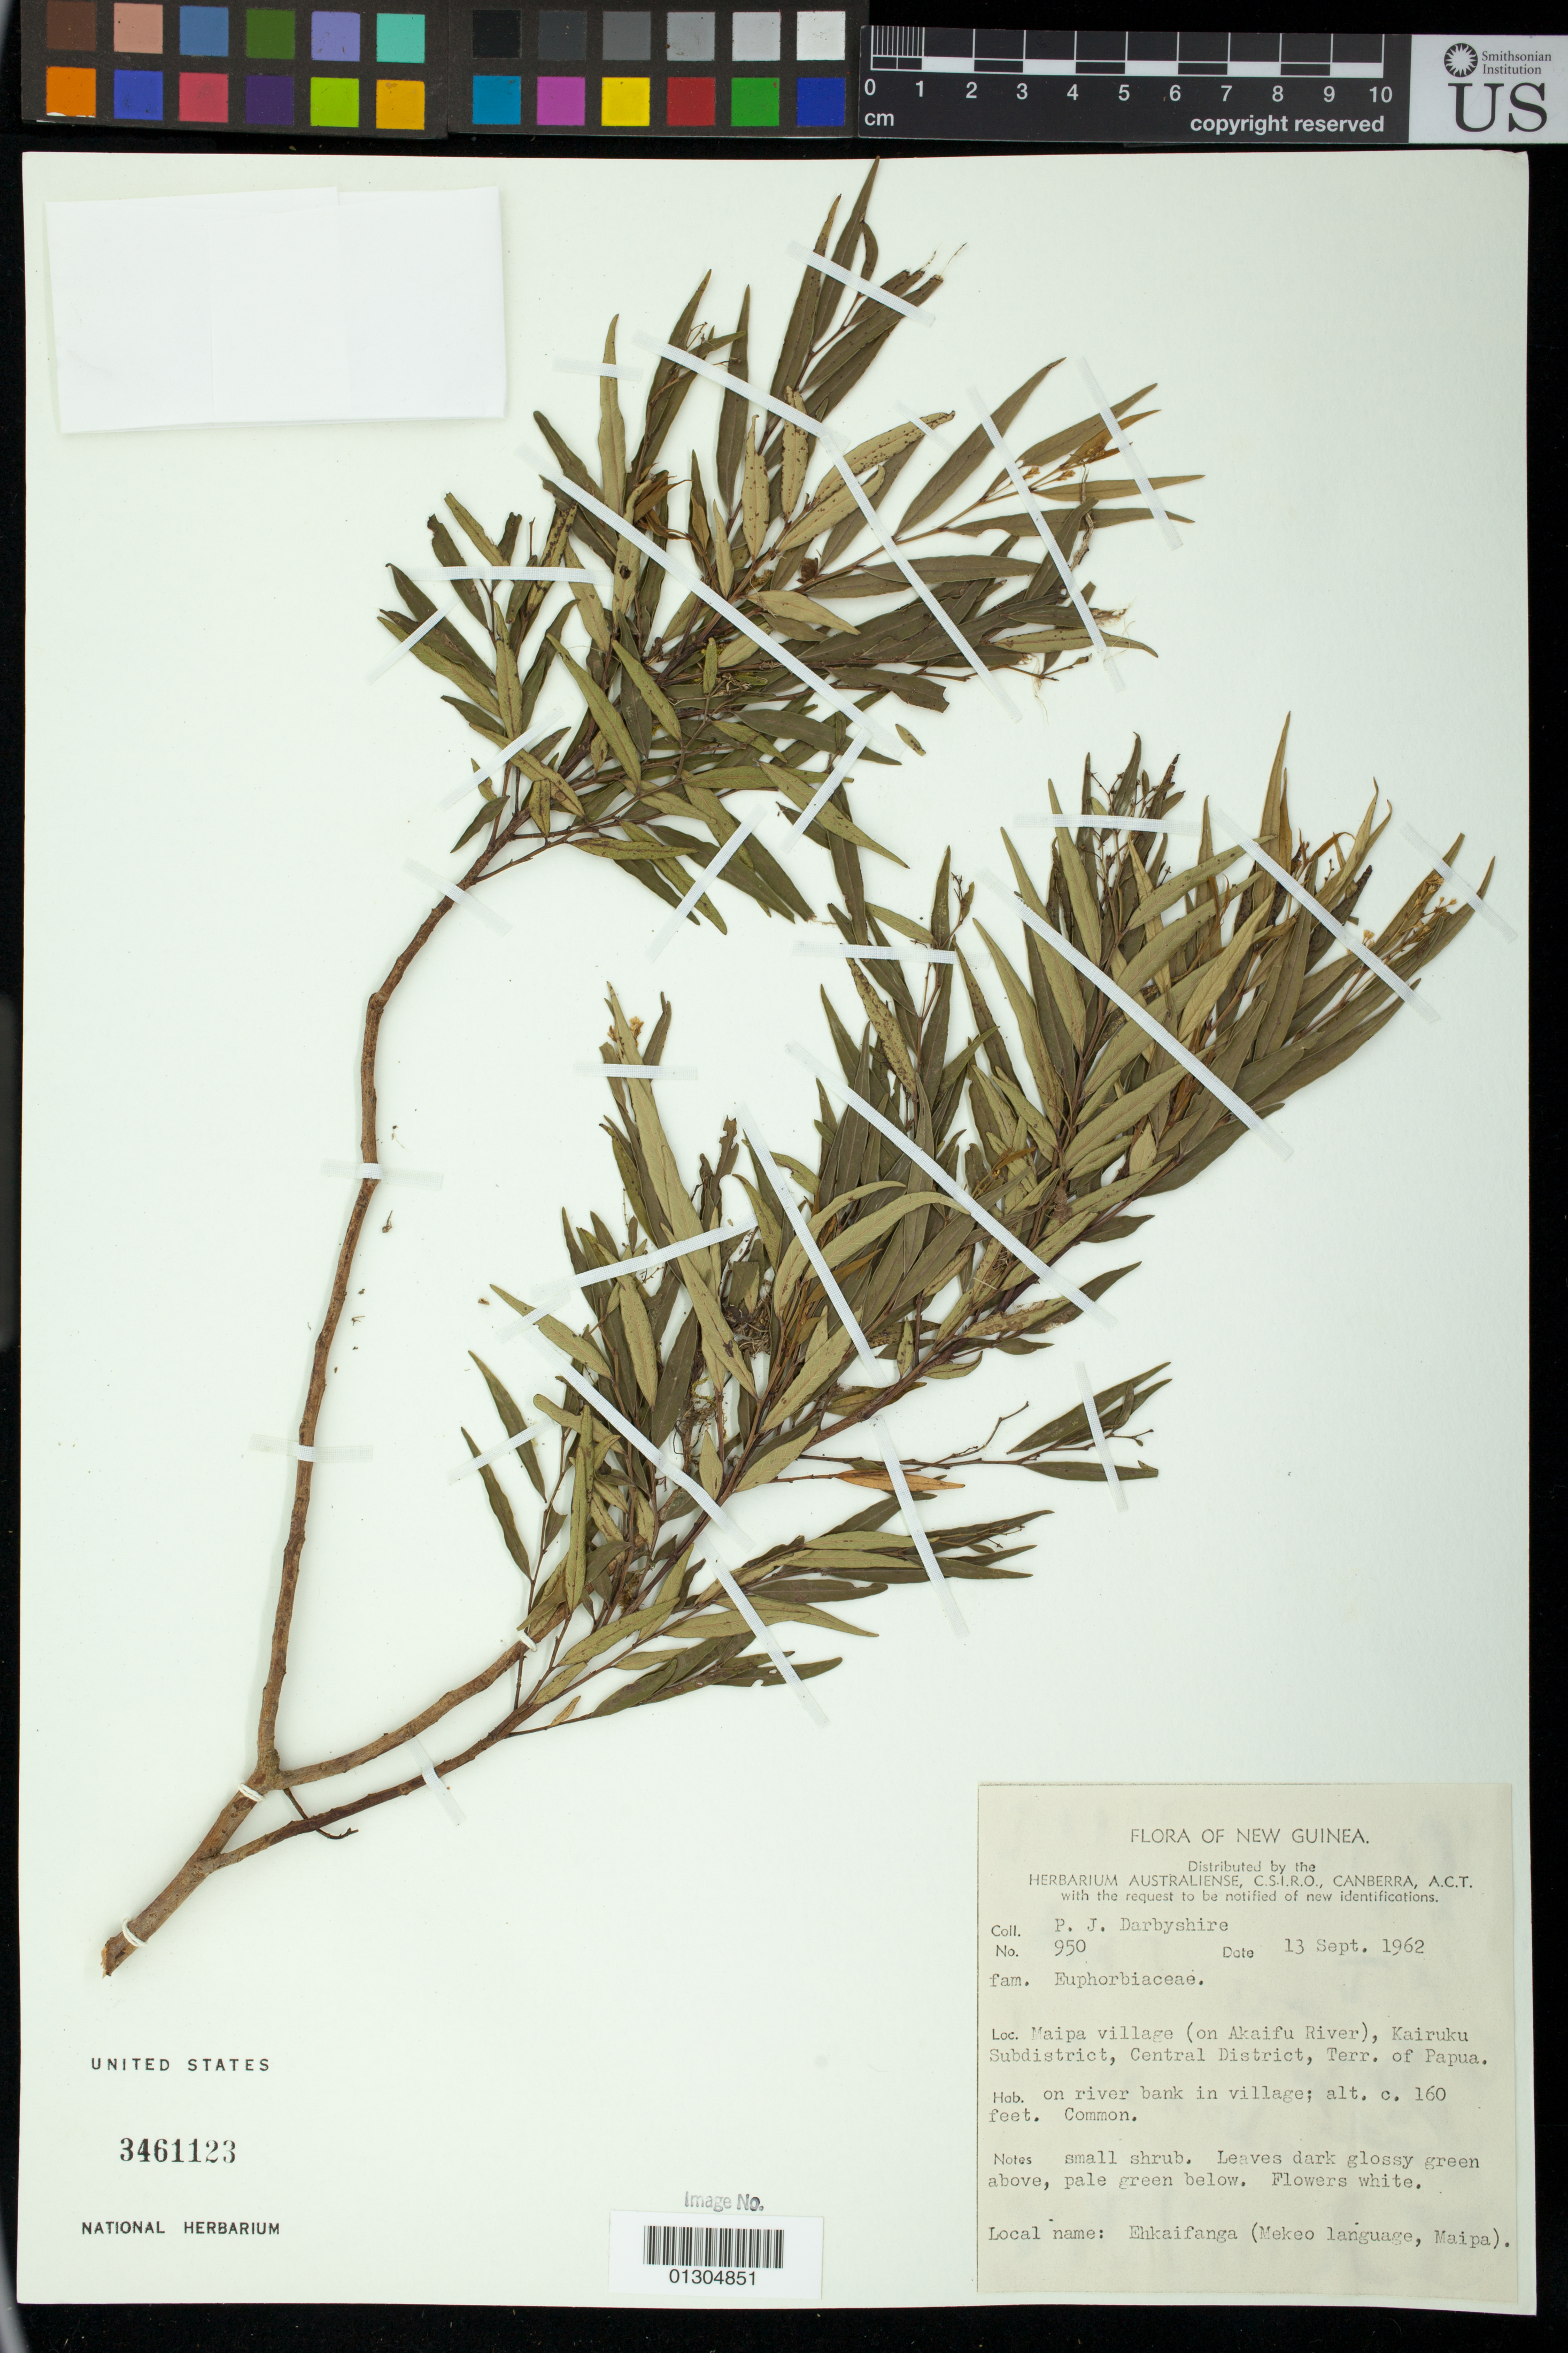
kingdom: Plantae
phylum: Tracheophyta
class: Magnoliopsida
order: Malpighiales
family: Euphorbiaceae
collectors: P. Darbyshire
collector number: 950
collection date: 1962-09-13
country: Papua New Guinea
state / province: Central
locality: Maipa village (on Akaifu River), Kairuku Subdistrict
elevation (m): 49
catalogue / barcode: US 3461123